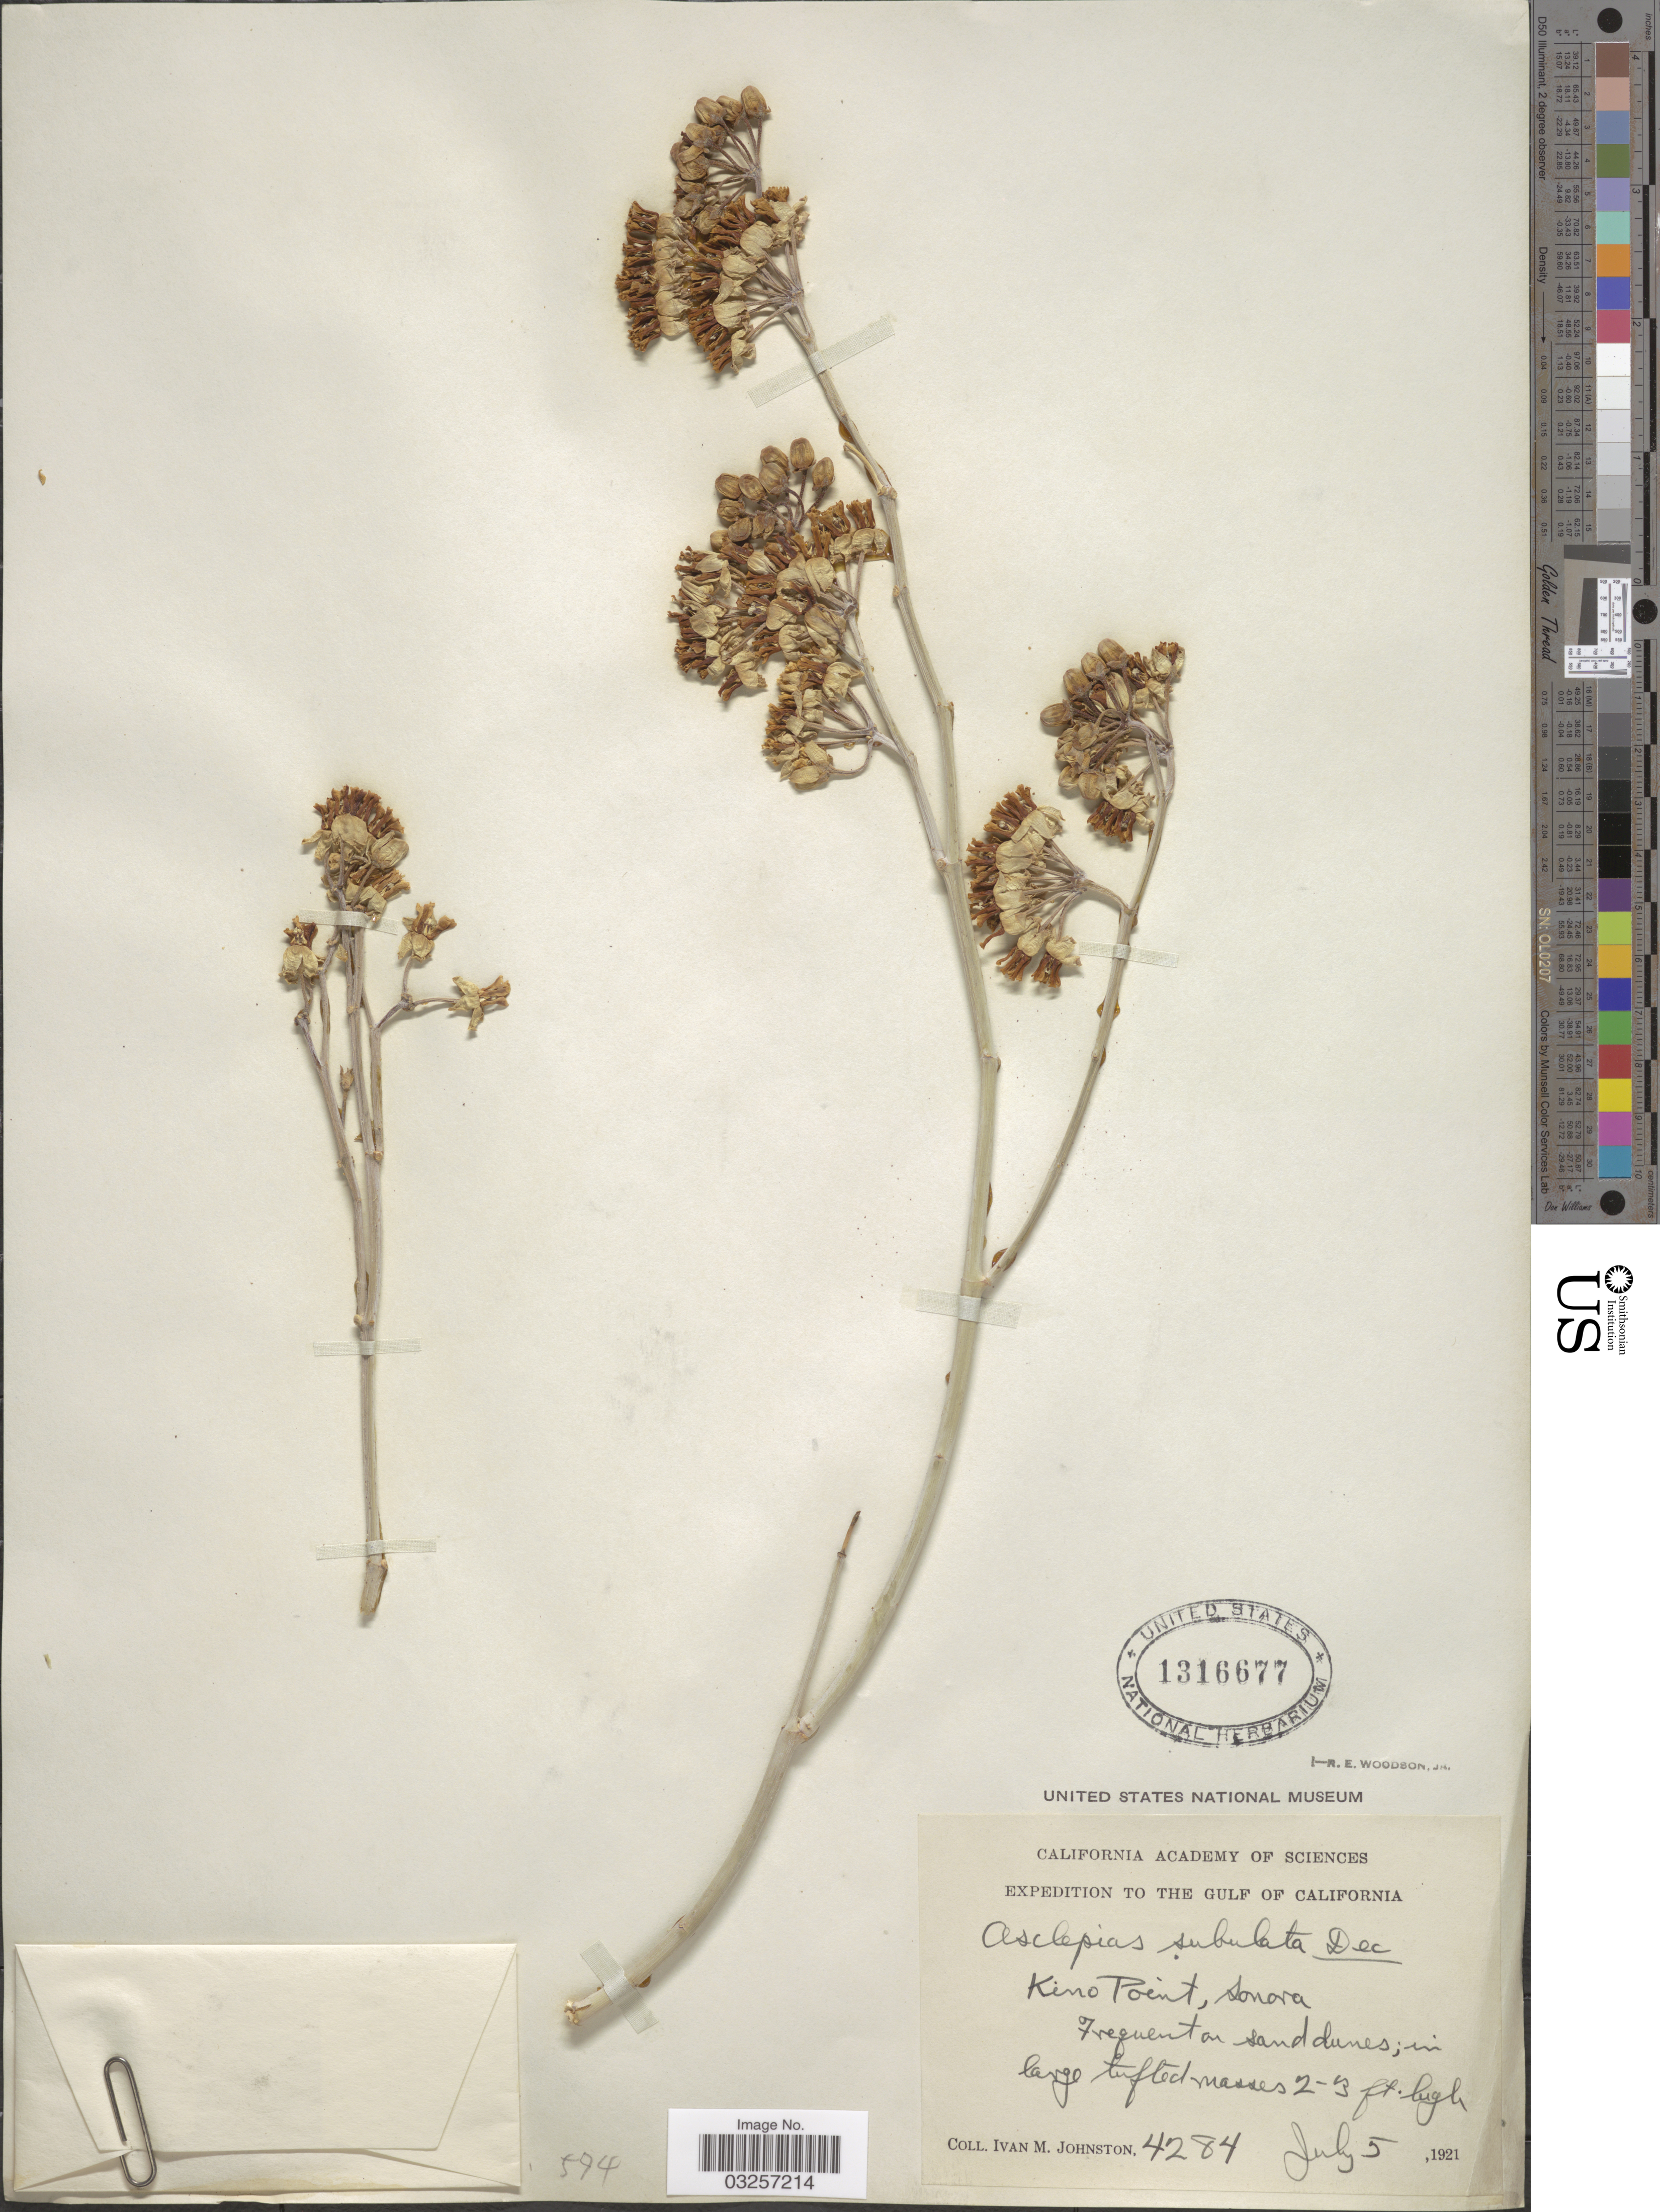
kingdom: Plantae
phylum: Tracheophyta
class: Magnoliopsida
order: Gentianales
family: Apocynaceae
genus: Asclepias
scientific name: Asclepias subulata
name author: Decne.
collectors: I.M. Johnston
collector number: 4284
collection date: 1921-07-05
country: Mexico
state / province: Sonora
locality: To the Gulf of California. Kino Point.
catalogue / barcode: US 1316677